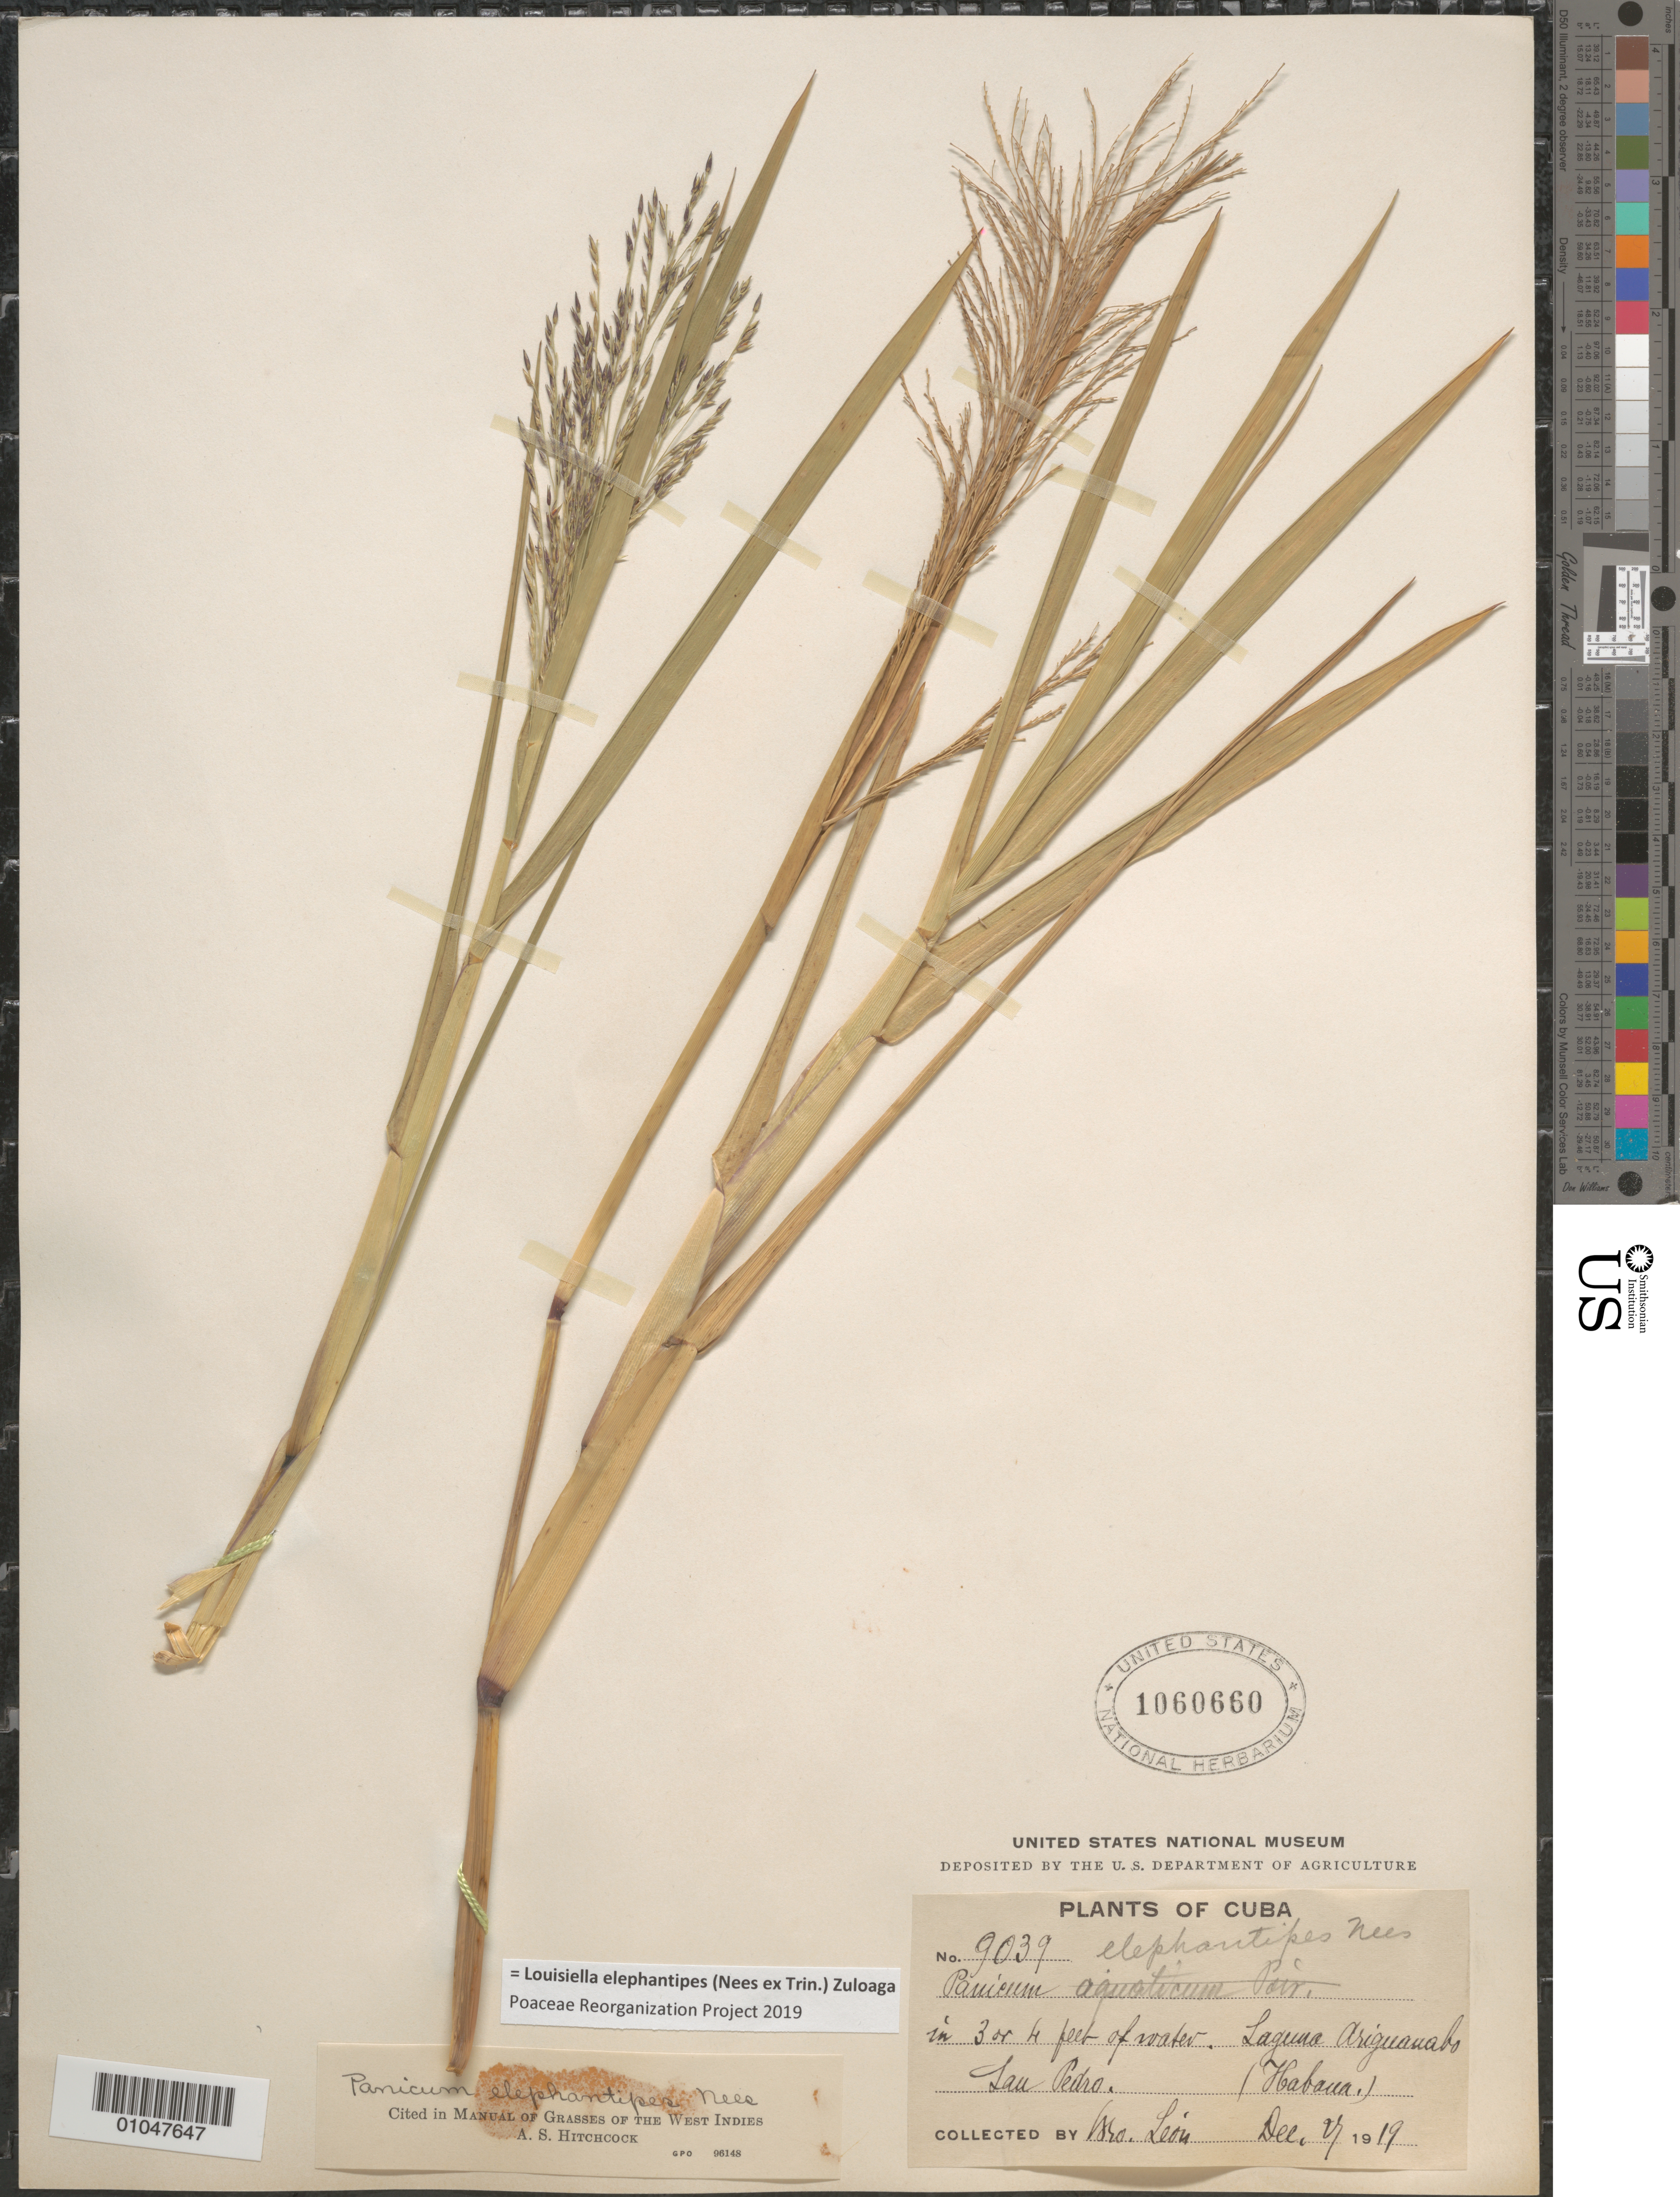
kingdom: Plantae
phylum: Tracheophyta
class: Liliopsida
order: Poales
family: Poaceae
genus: Louisiella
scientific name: Louisiella elephantipes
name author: (Nees ex Trin.) Zuloaga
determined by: Poaceae Reorganization Project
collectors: Bro. León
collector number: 9039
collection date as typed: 27 Dec 1919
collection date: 1919-12-27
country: Cuba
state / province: La Habana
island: Cuba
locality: Laguna Ariguanabp, San Pedro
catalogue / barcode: US 1060660